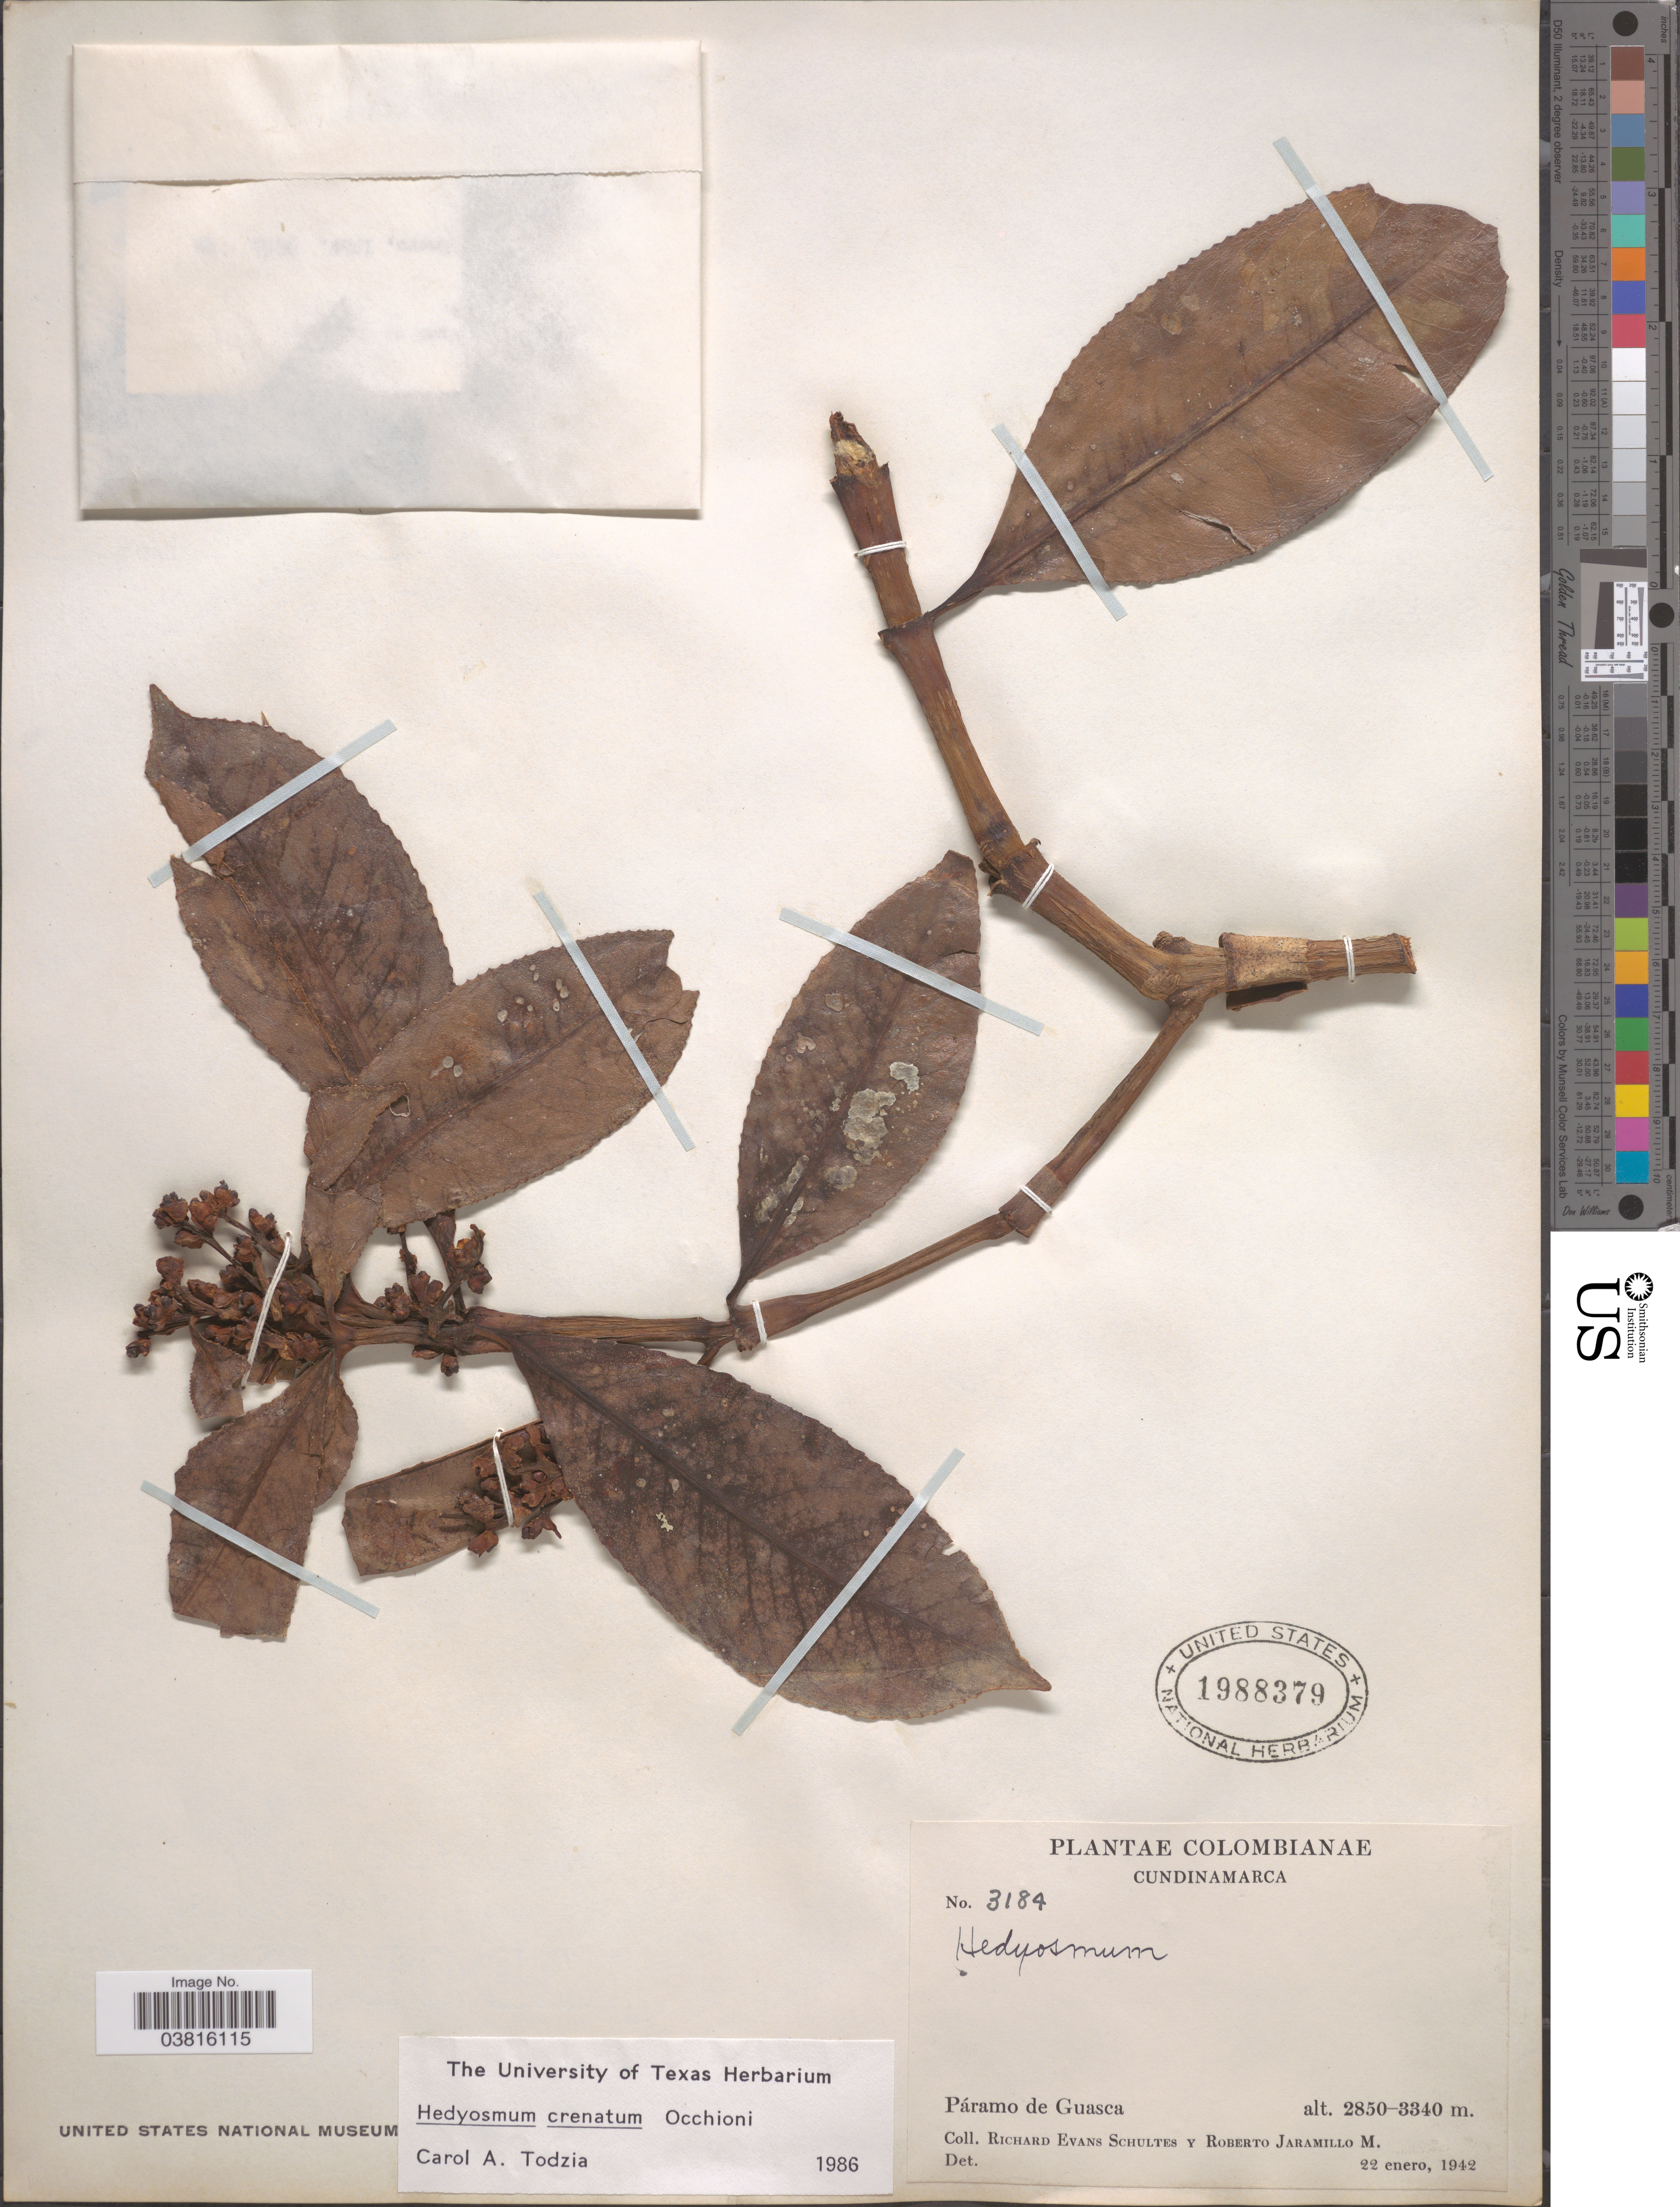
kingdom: Plantae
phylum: Tracheophyta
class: Magnoliopsida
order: Chloranthales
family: Chloranthaceae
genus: Hedyosmum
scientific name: Hedyosmum crenatum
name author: Occhioni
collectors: R. E. Schultes & R. Jaramillo M.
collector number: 3184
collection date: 1942-01-22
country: Colombia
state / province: Cundinamarca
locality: Páramo de Guasca.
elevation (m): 2850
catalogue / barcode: US 1988379